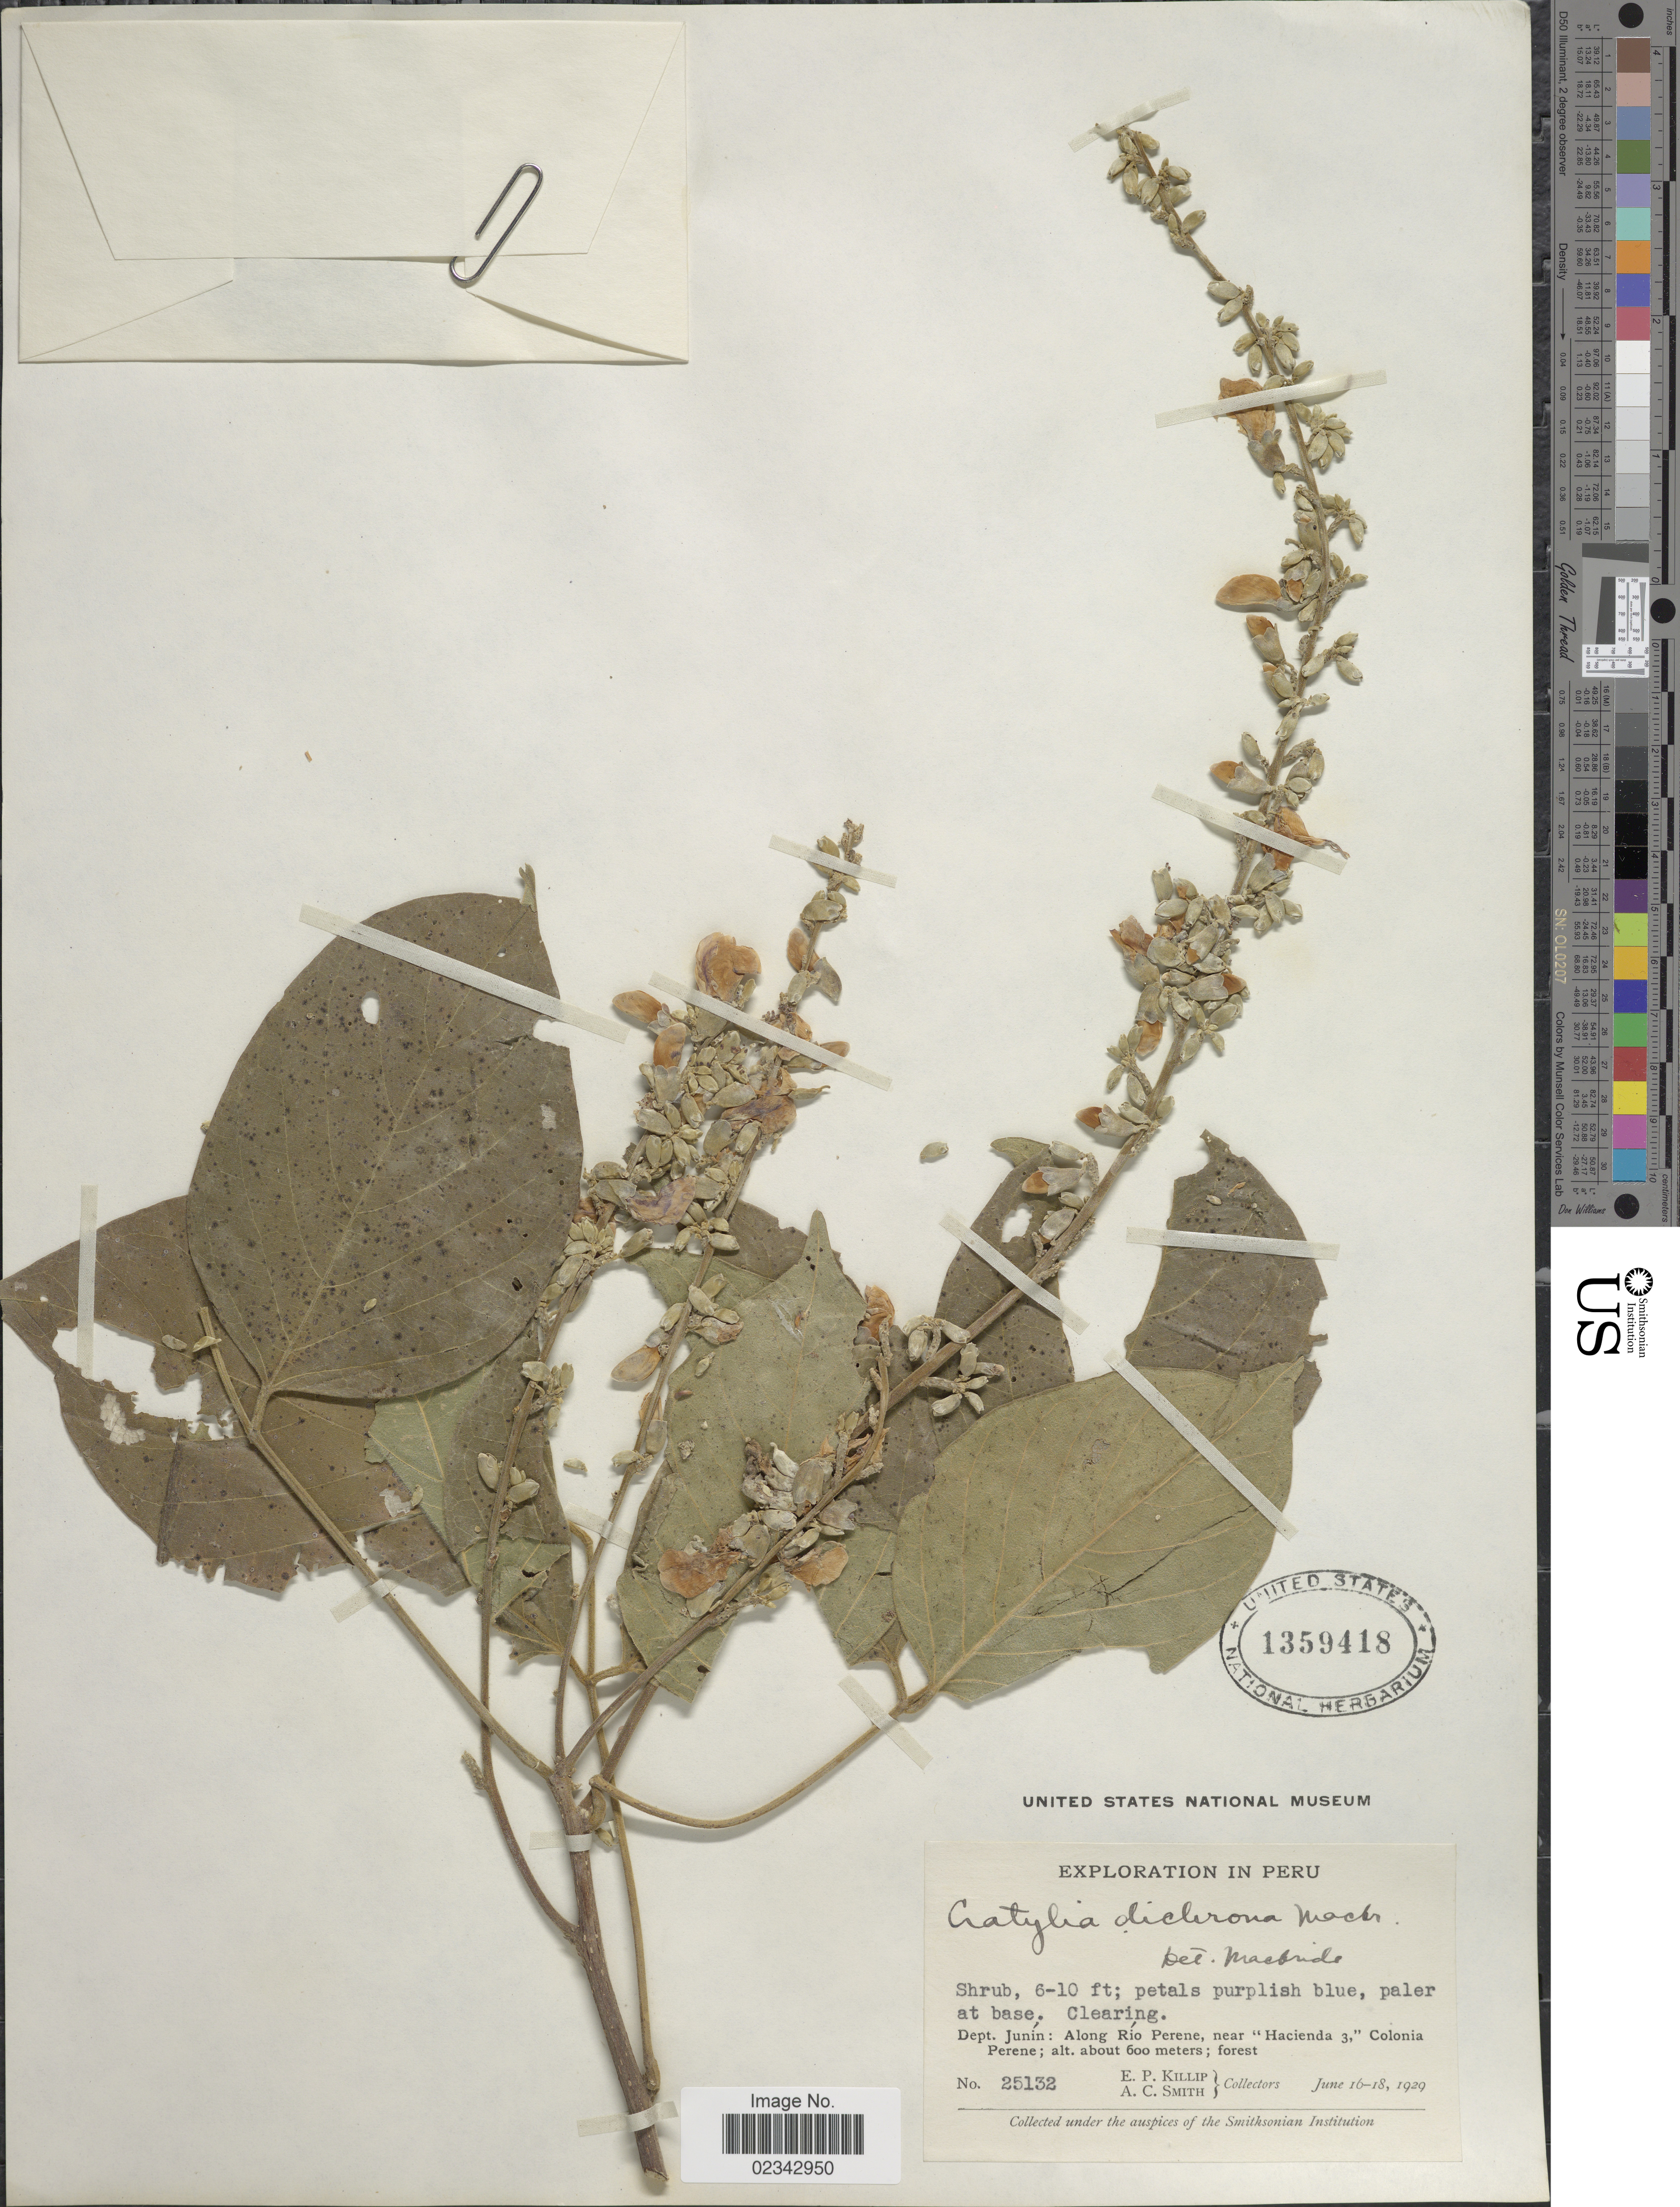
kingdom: Plantae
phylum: Tracheophyta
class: Magnoliopsida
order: Fabales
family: Fabaceae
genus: Cratylia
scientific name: Cratylia dichrona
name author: J.F. Macbr.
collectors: E. P. Killip & A. C. Smith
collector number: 25132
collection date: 1929-06-16/1929-06-18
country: Peru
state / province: Junín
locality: Clearing, Dept. Junín: Along Río Perene near 'Hacienda 3,' Colonia Perene; forest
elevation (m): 600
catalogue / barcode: US 1359418